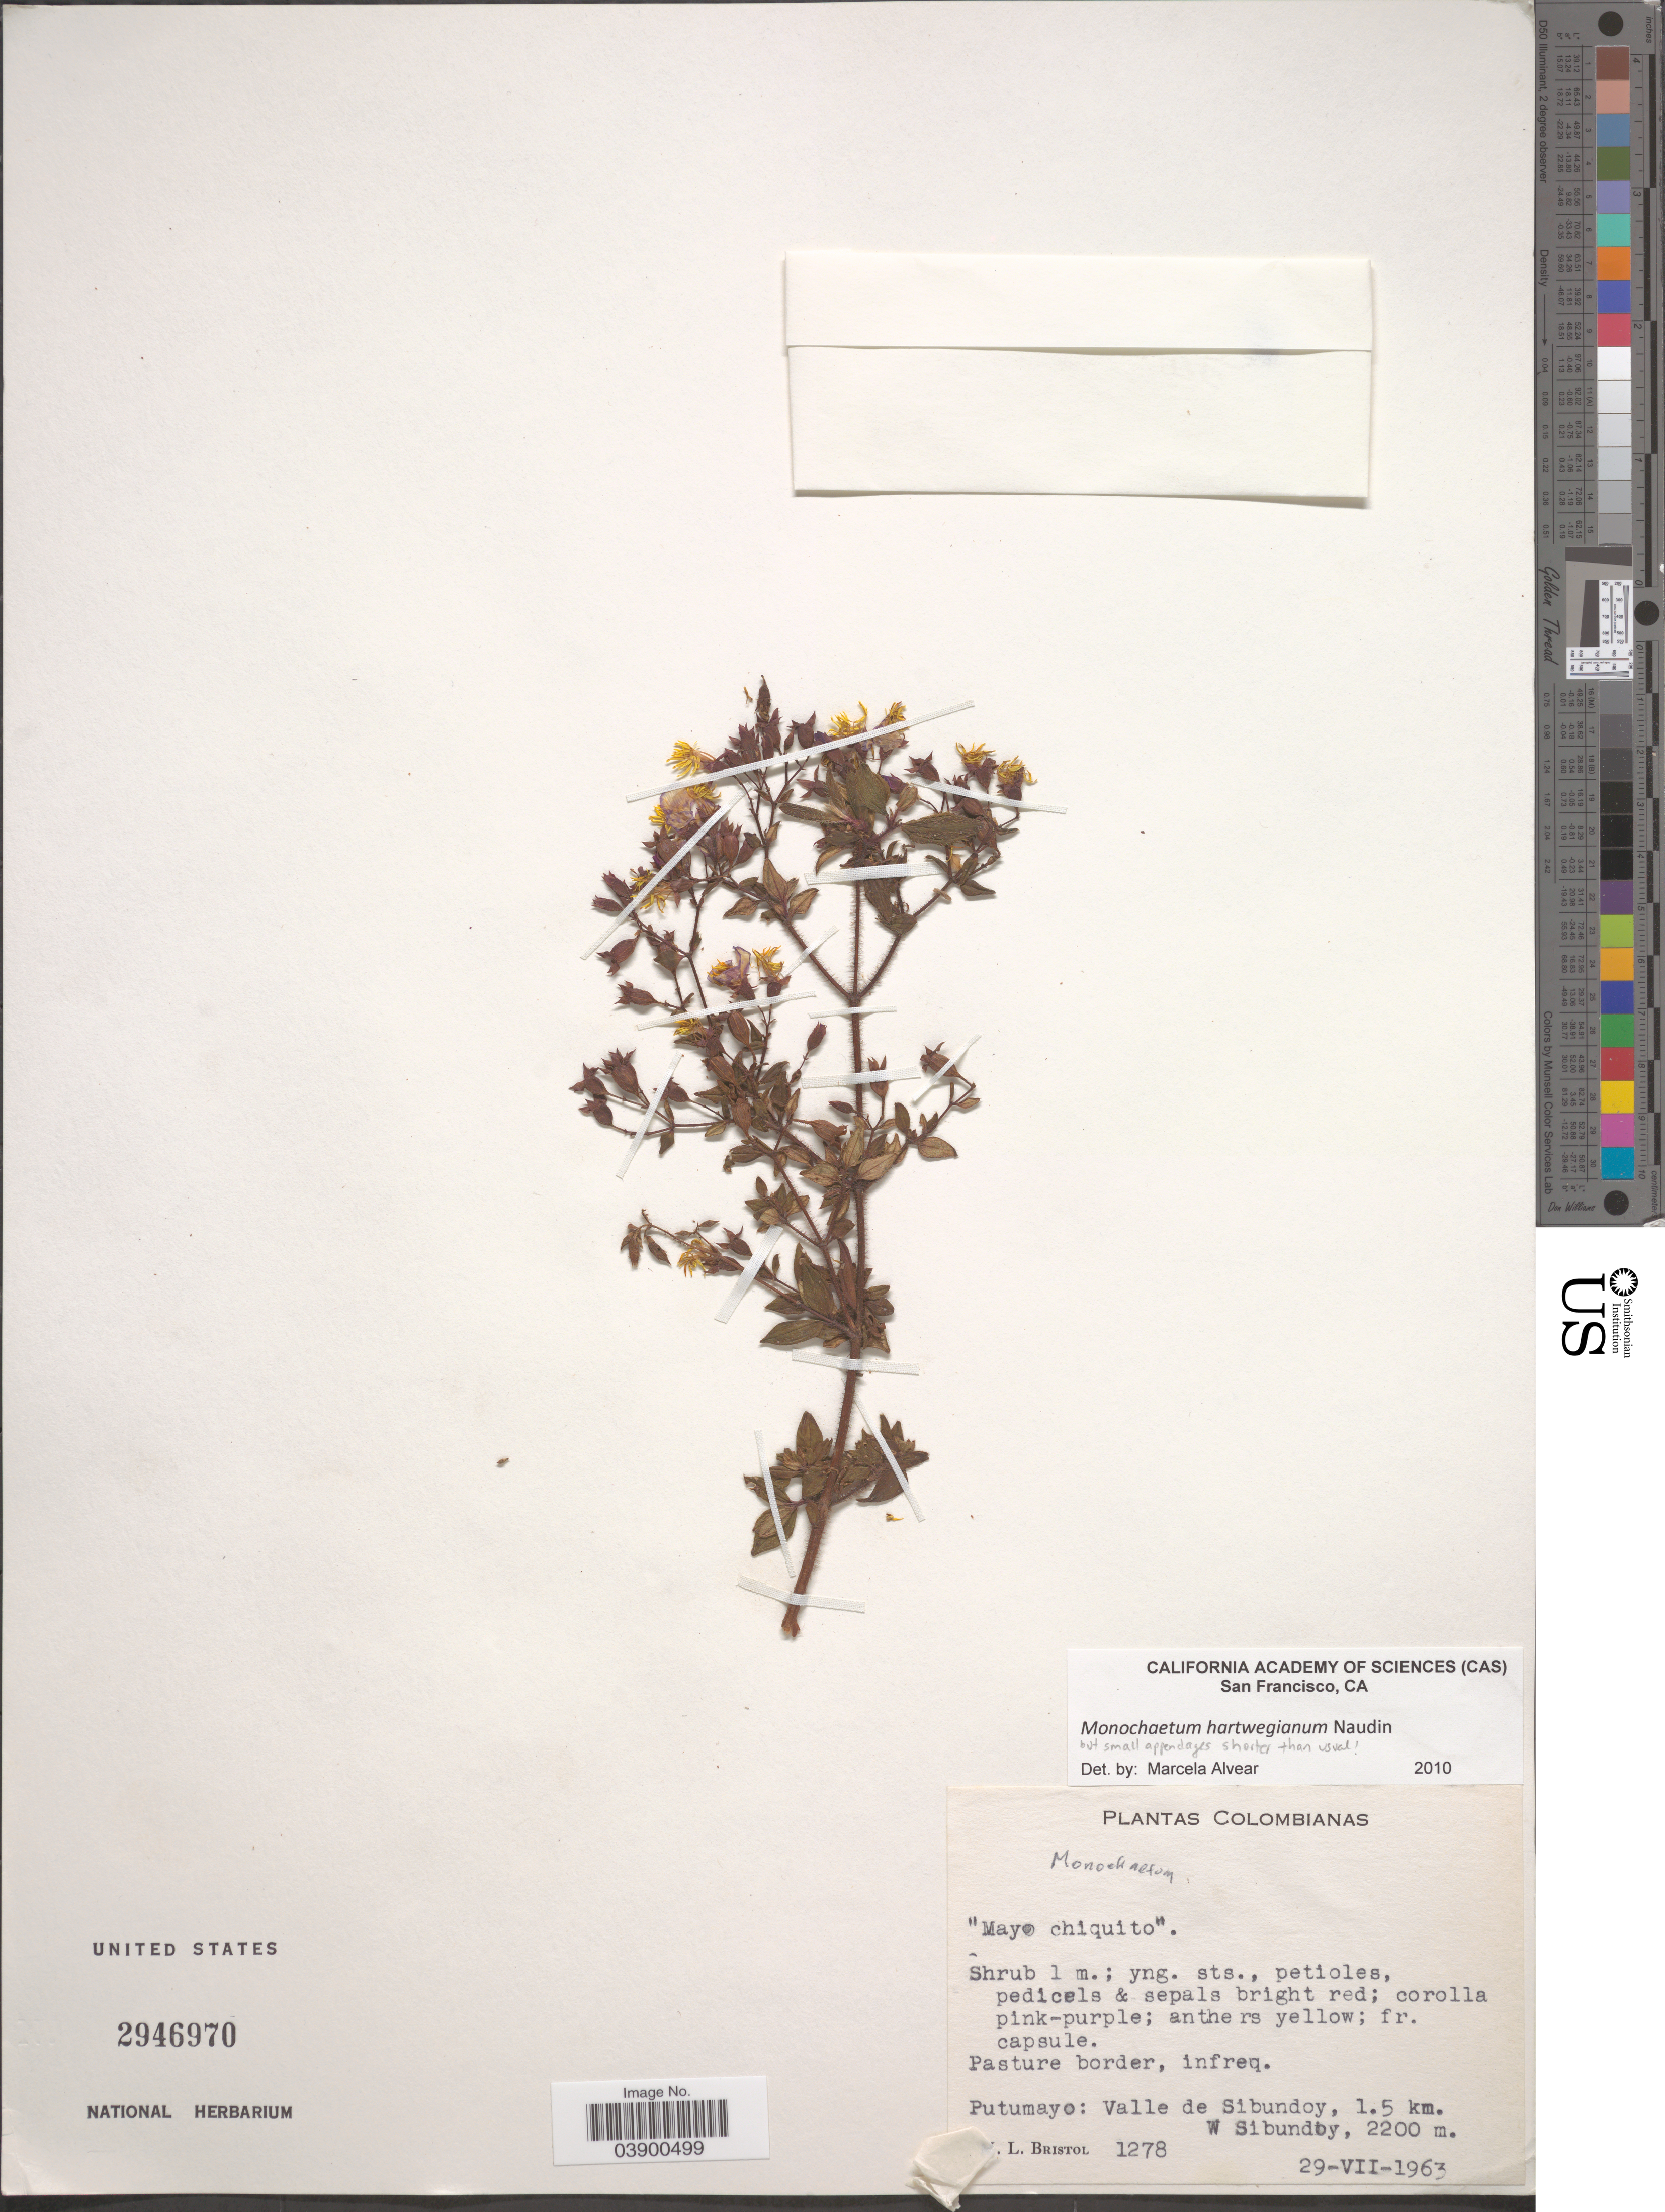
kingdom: Plantae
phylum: Tracheophyta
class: Magnoliopsida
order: Myrtales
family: Melastomataceae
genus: Monochaetum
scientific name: Monochaetum hartwegianum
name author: Naudin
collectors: M. L. Bristol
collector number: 1278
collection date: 1963-07-29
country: Colombia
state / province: Putumayo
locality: Valle de Sibundoy, 1.5 km. W Sibundoy.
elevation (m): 2200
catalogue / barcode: US 2946970